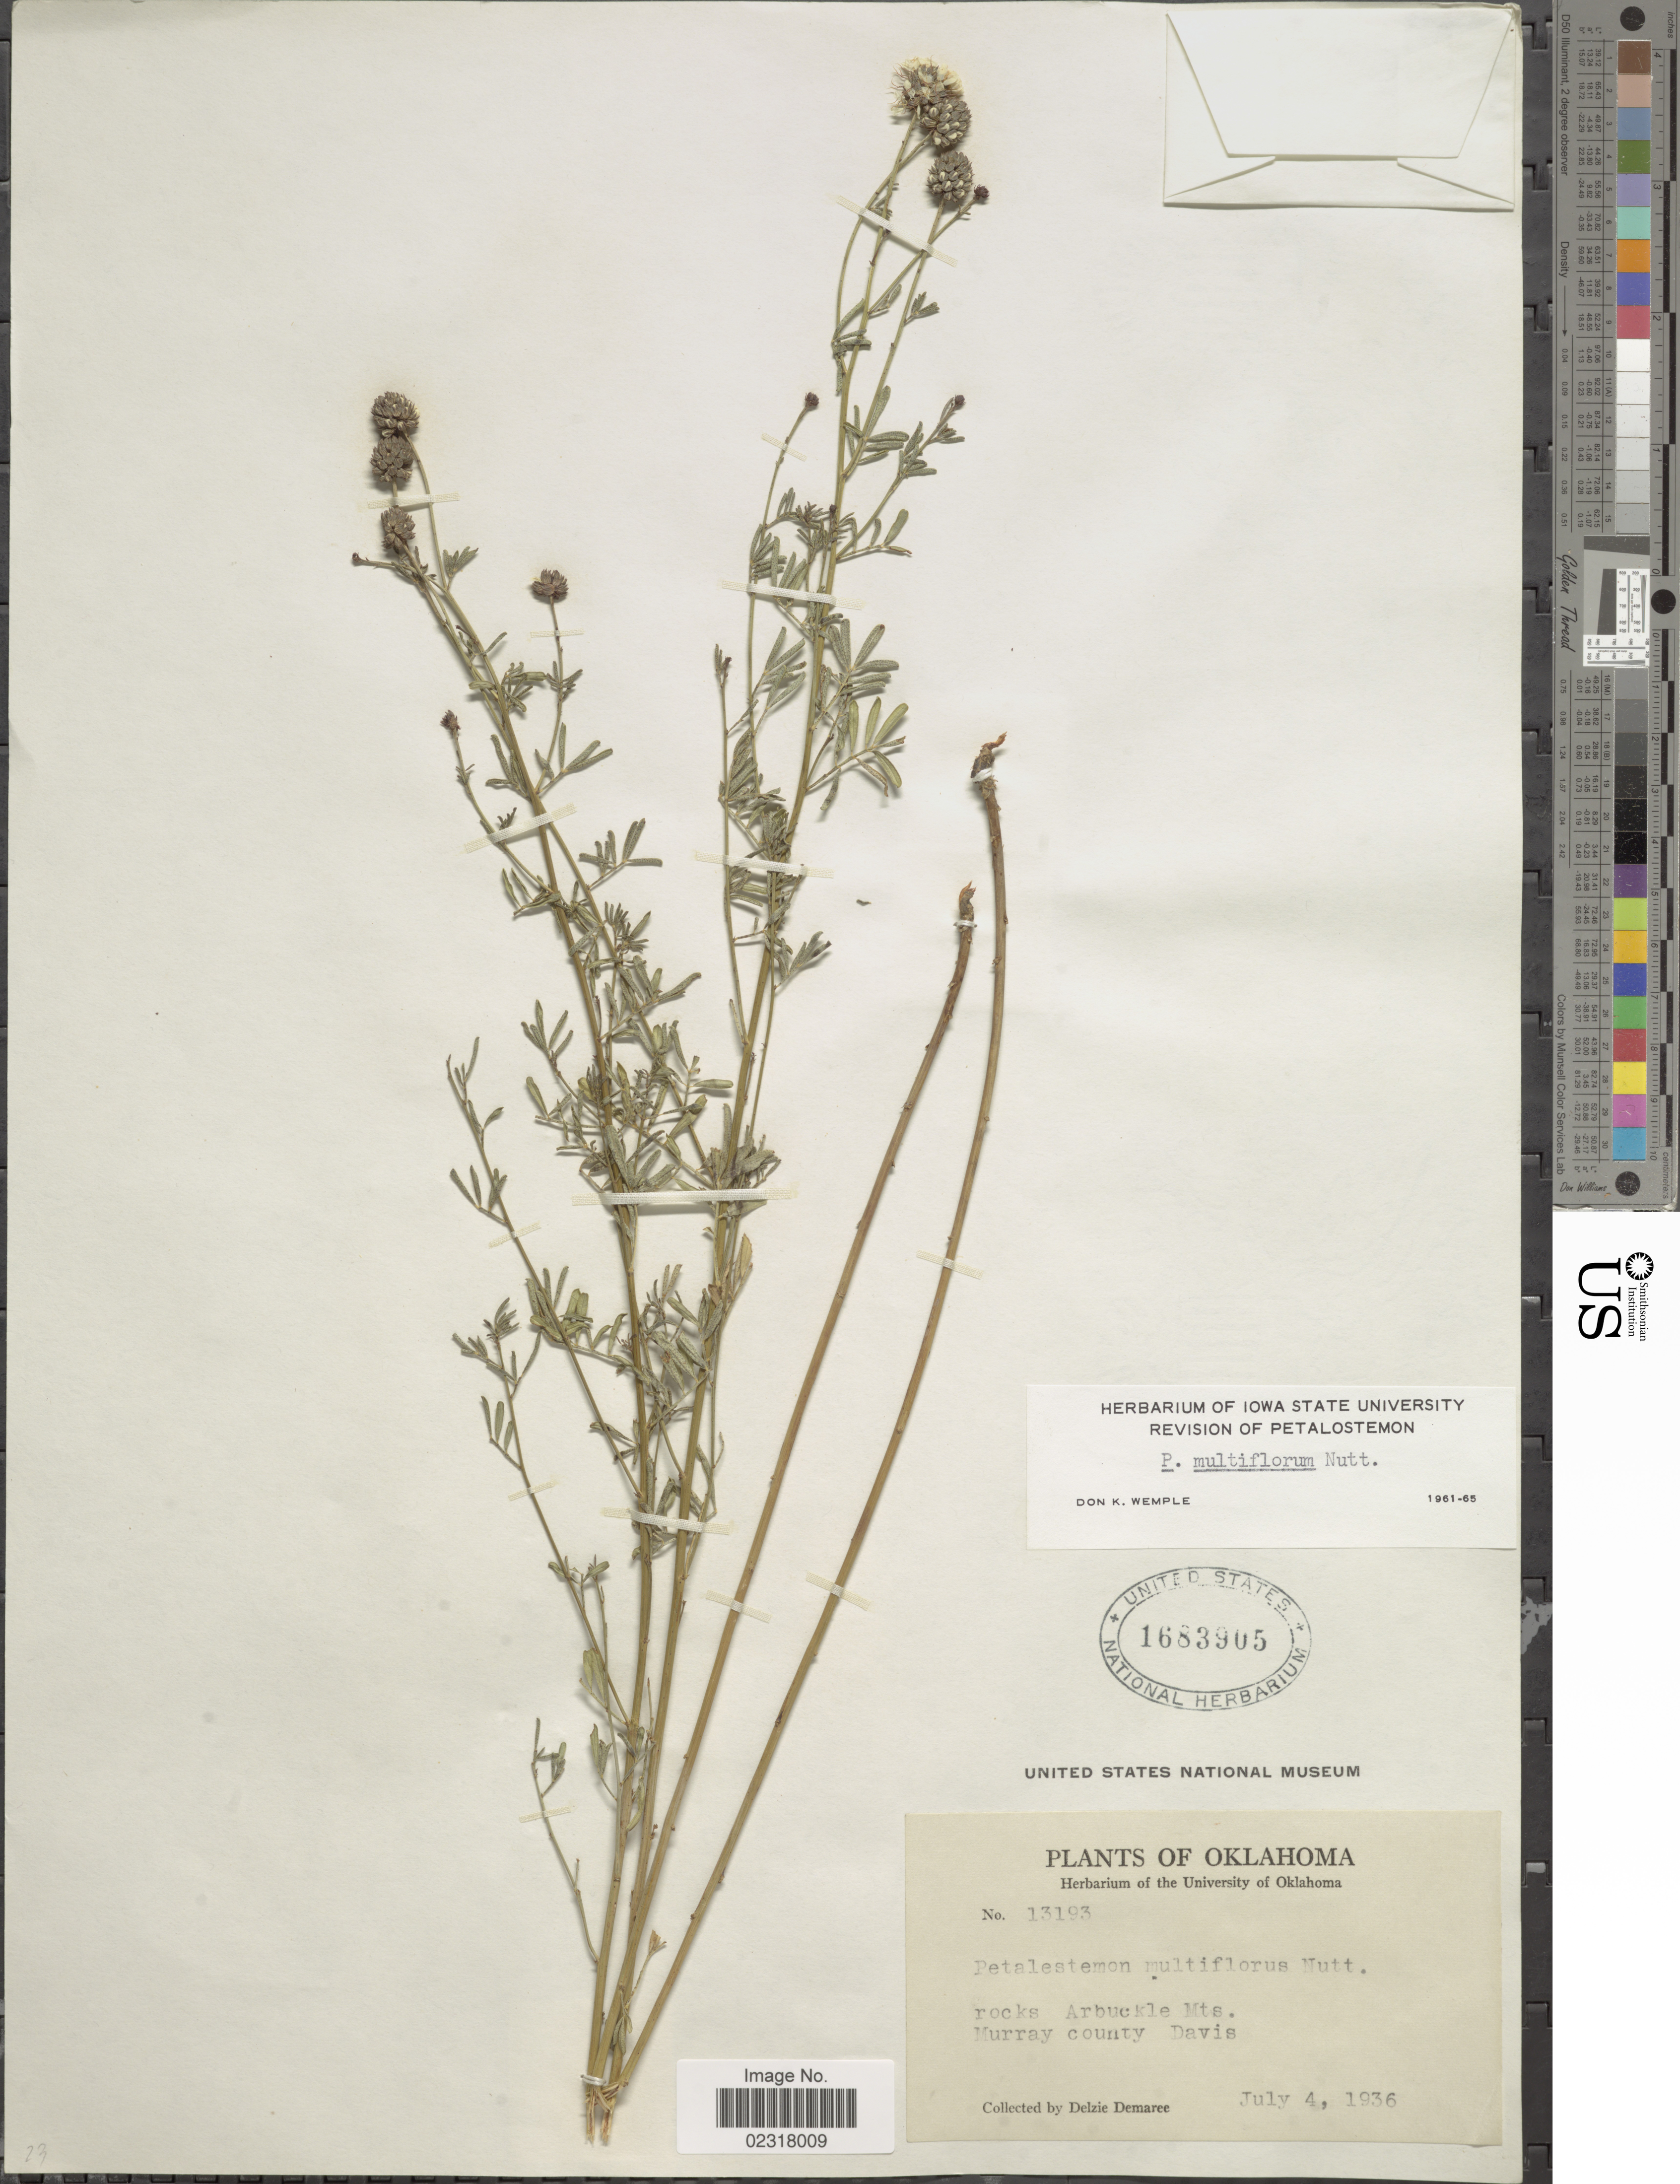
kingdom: Plantae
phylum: Tracheophyta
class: Magnoliopsida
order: Fabales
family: Fabaceae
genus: Dalea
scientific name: Dalea multiflora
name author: (Nutt.) Shinners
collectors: D. Demaree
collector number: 13193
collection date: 1936-07-04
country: United States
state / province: Oklahoma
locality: Rocks Arbuckle Mts., Murray County Davis.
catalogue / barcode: US 1683905